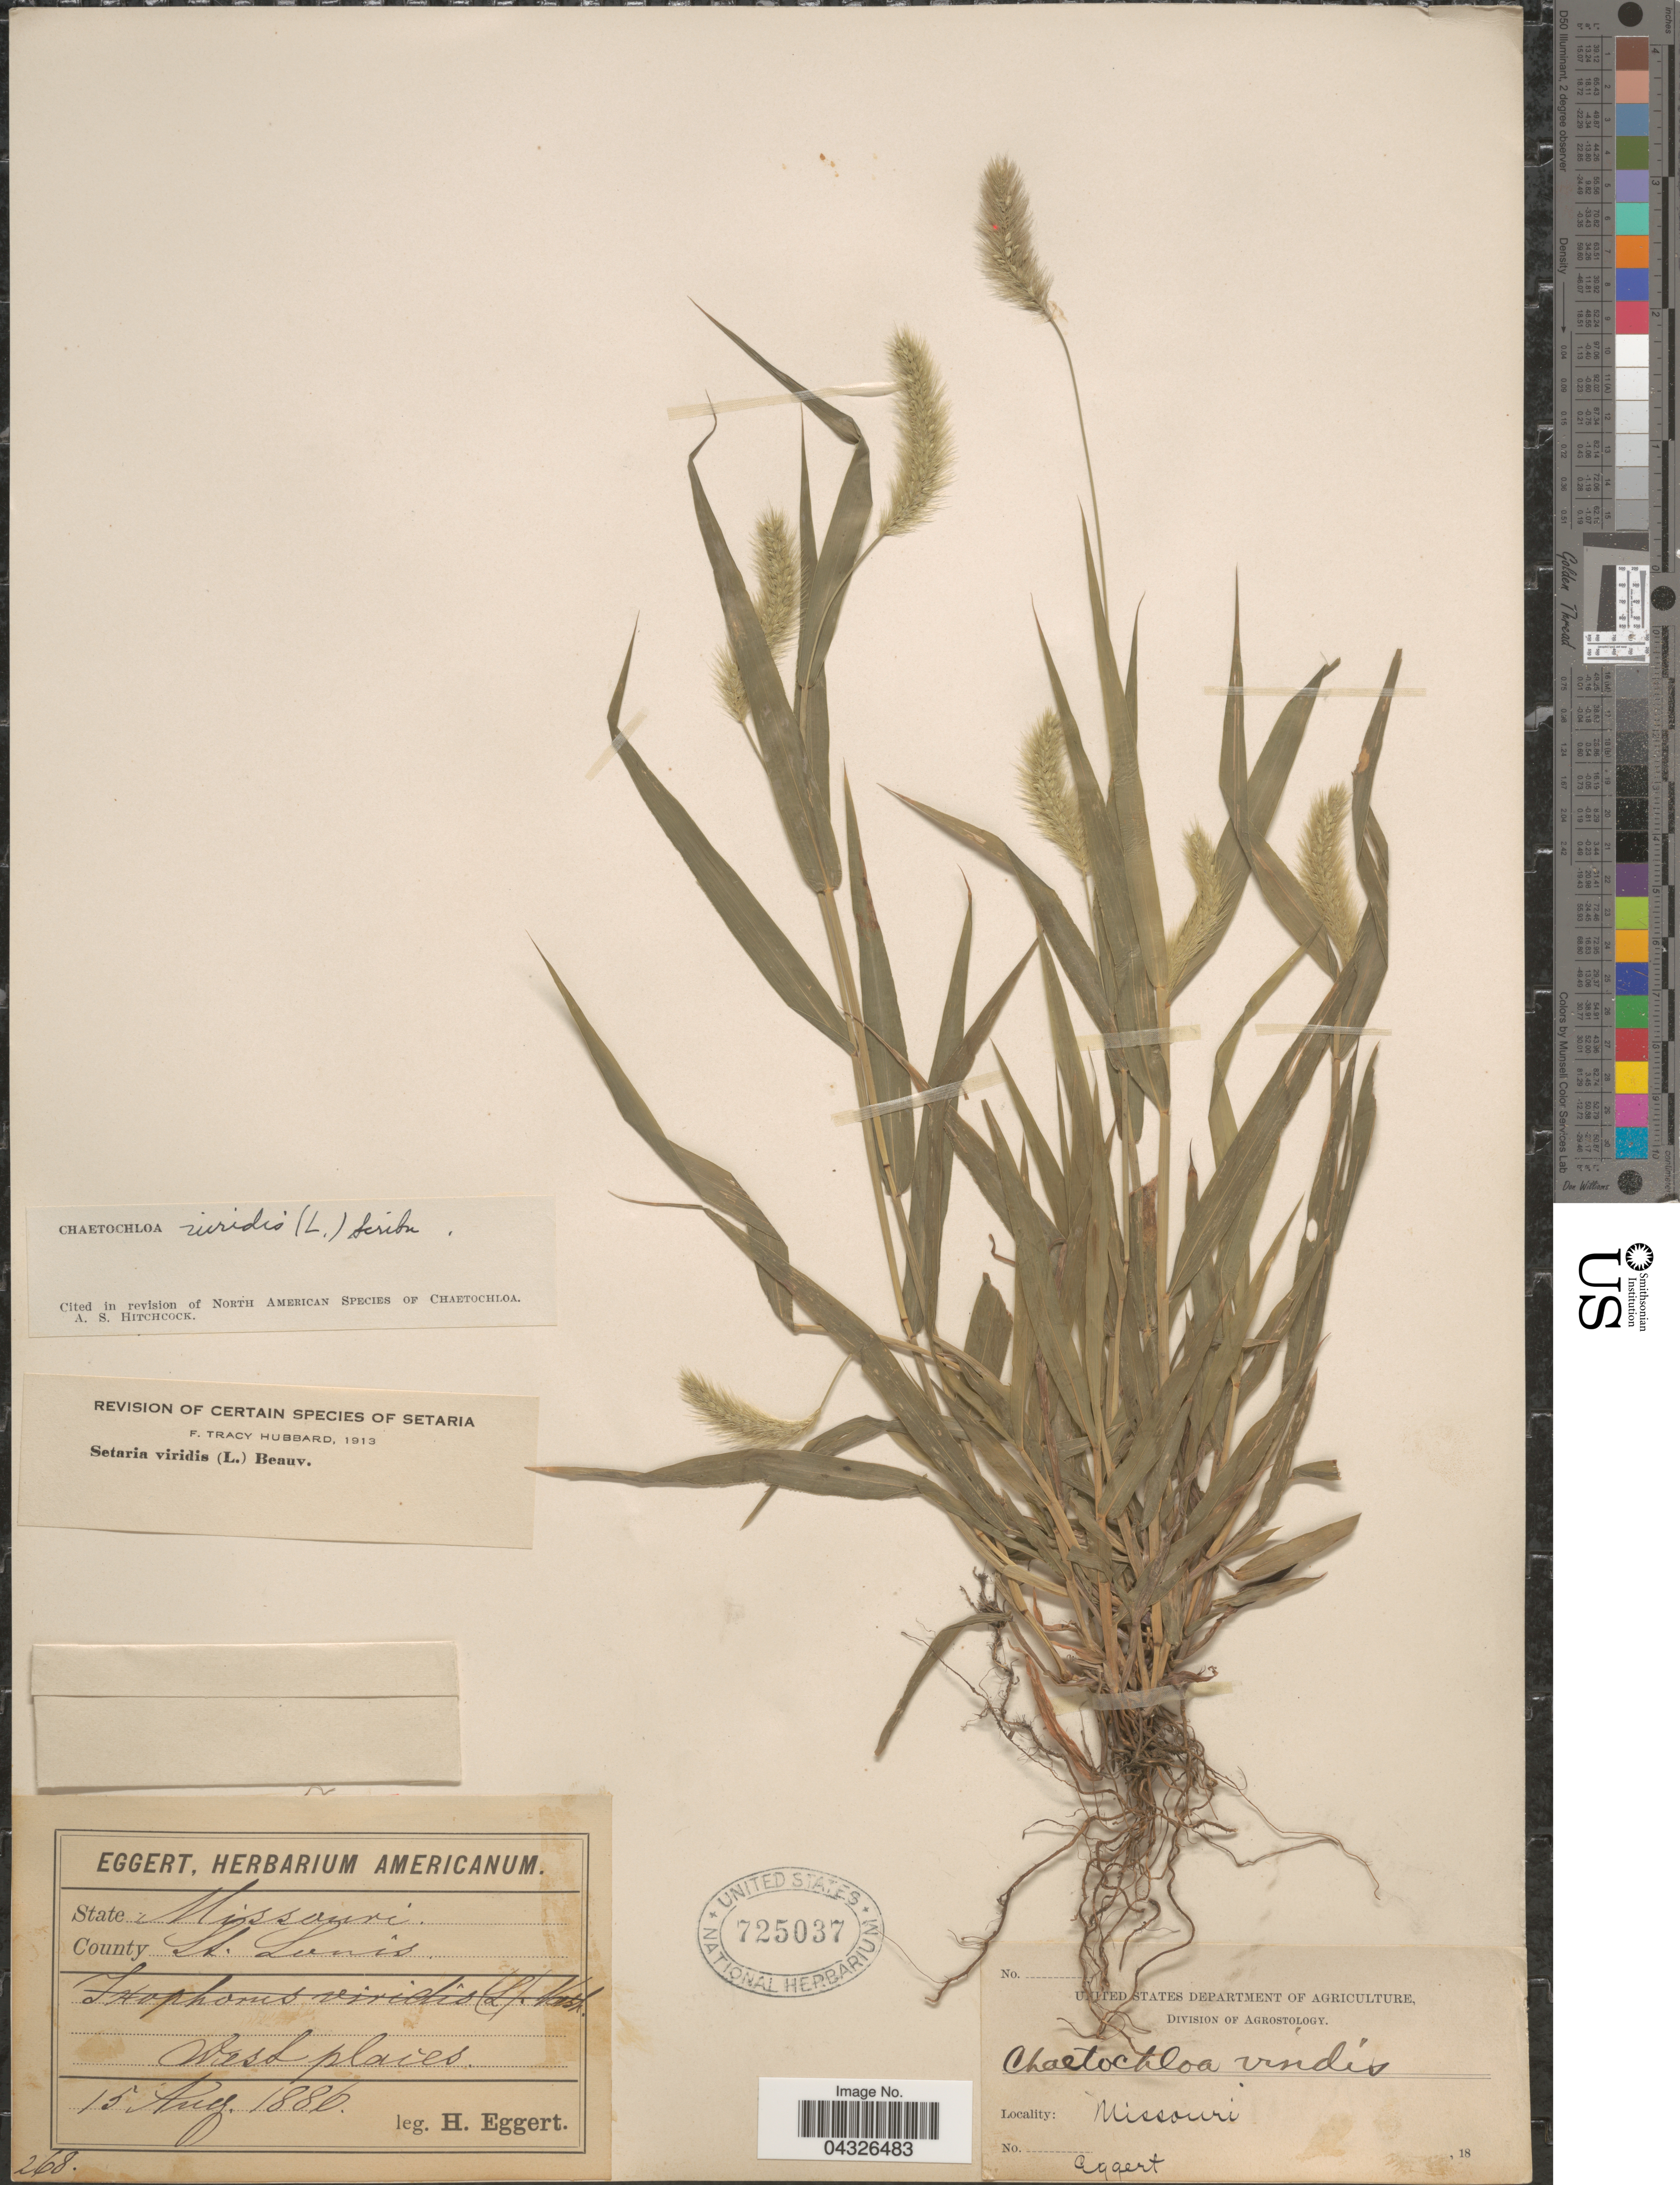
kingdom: Plantae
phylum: Tracheophyta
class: Liliopsida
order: Poales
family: Poaceae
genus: Setaria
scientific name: Setaria viridis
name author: (L.) P. Beauv.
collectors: H. Eggert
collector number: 268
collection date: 1886-08-15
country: United States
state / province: Missouri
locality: County St. Louis. West places.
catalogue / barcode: US 725037